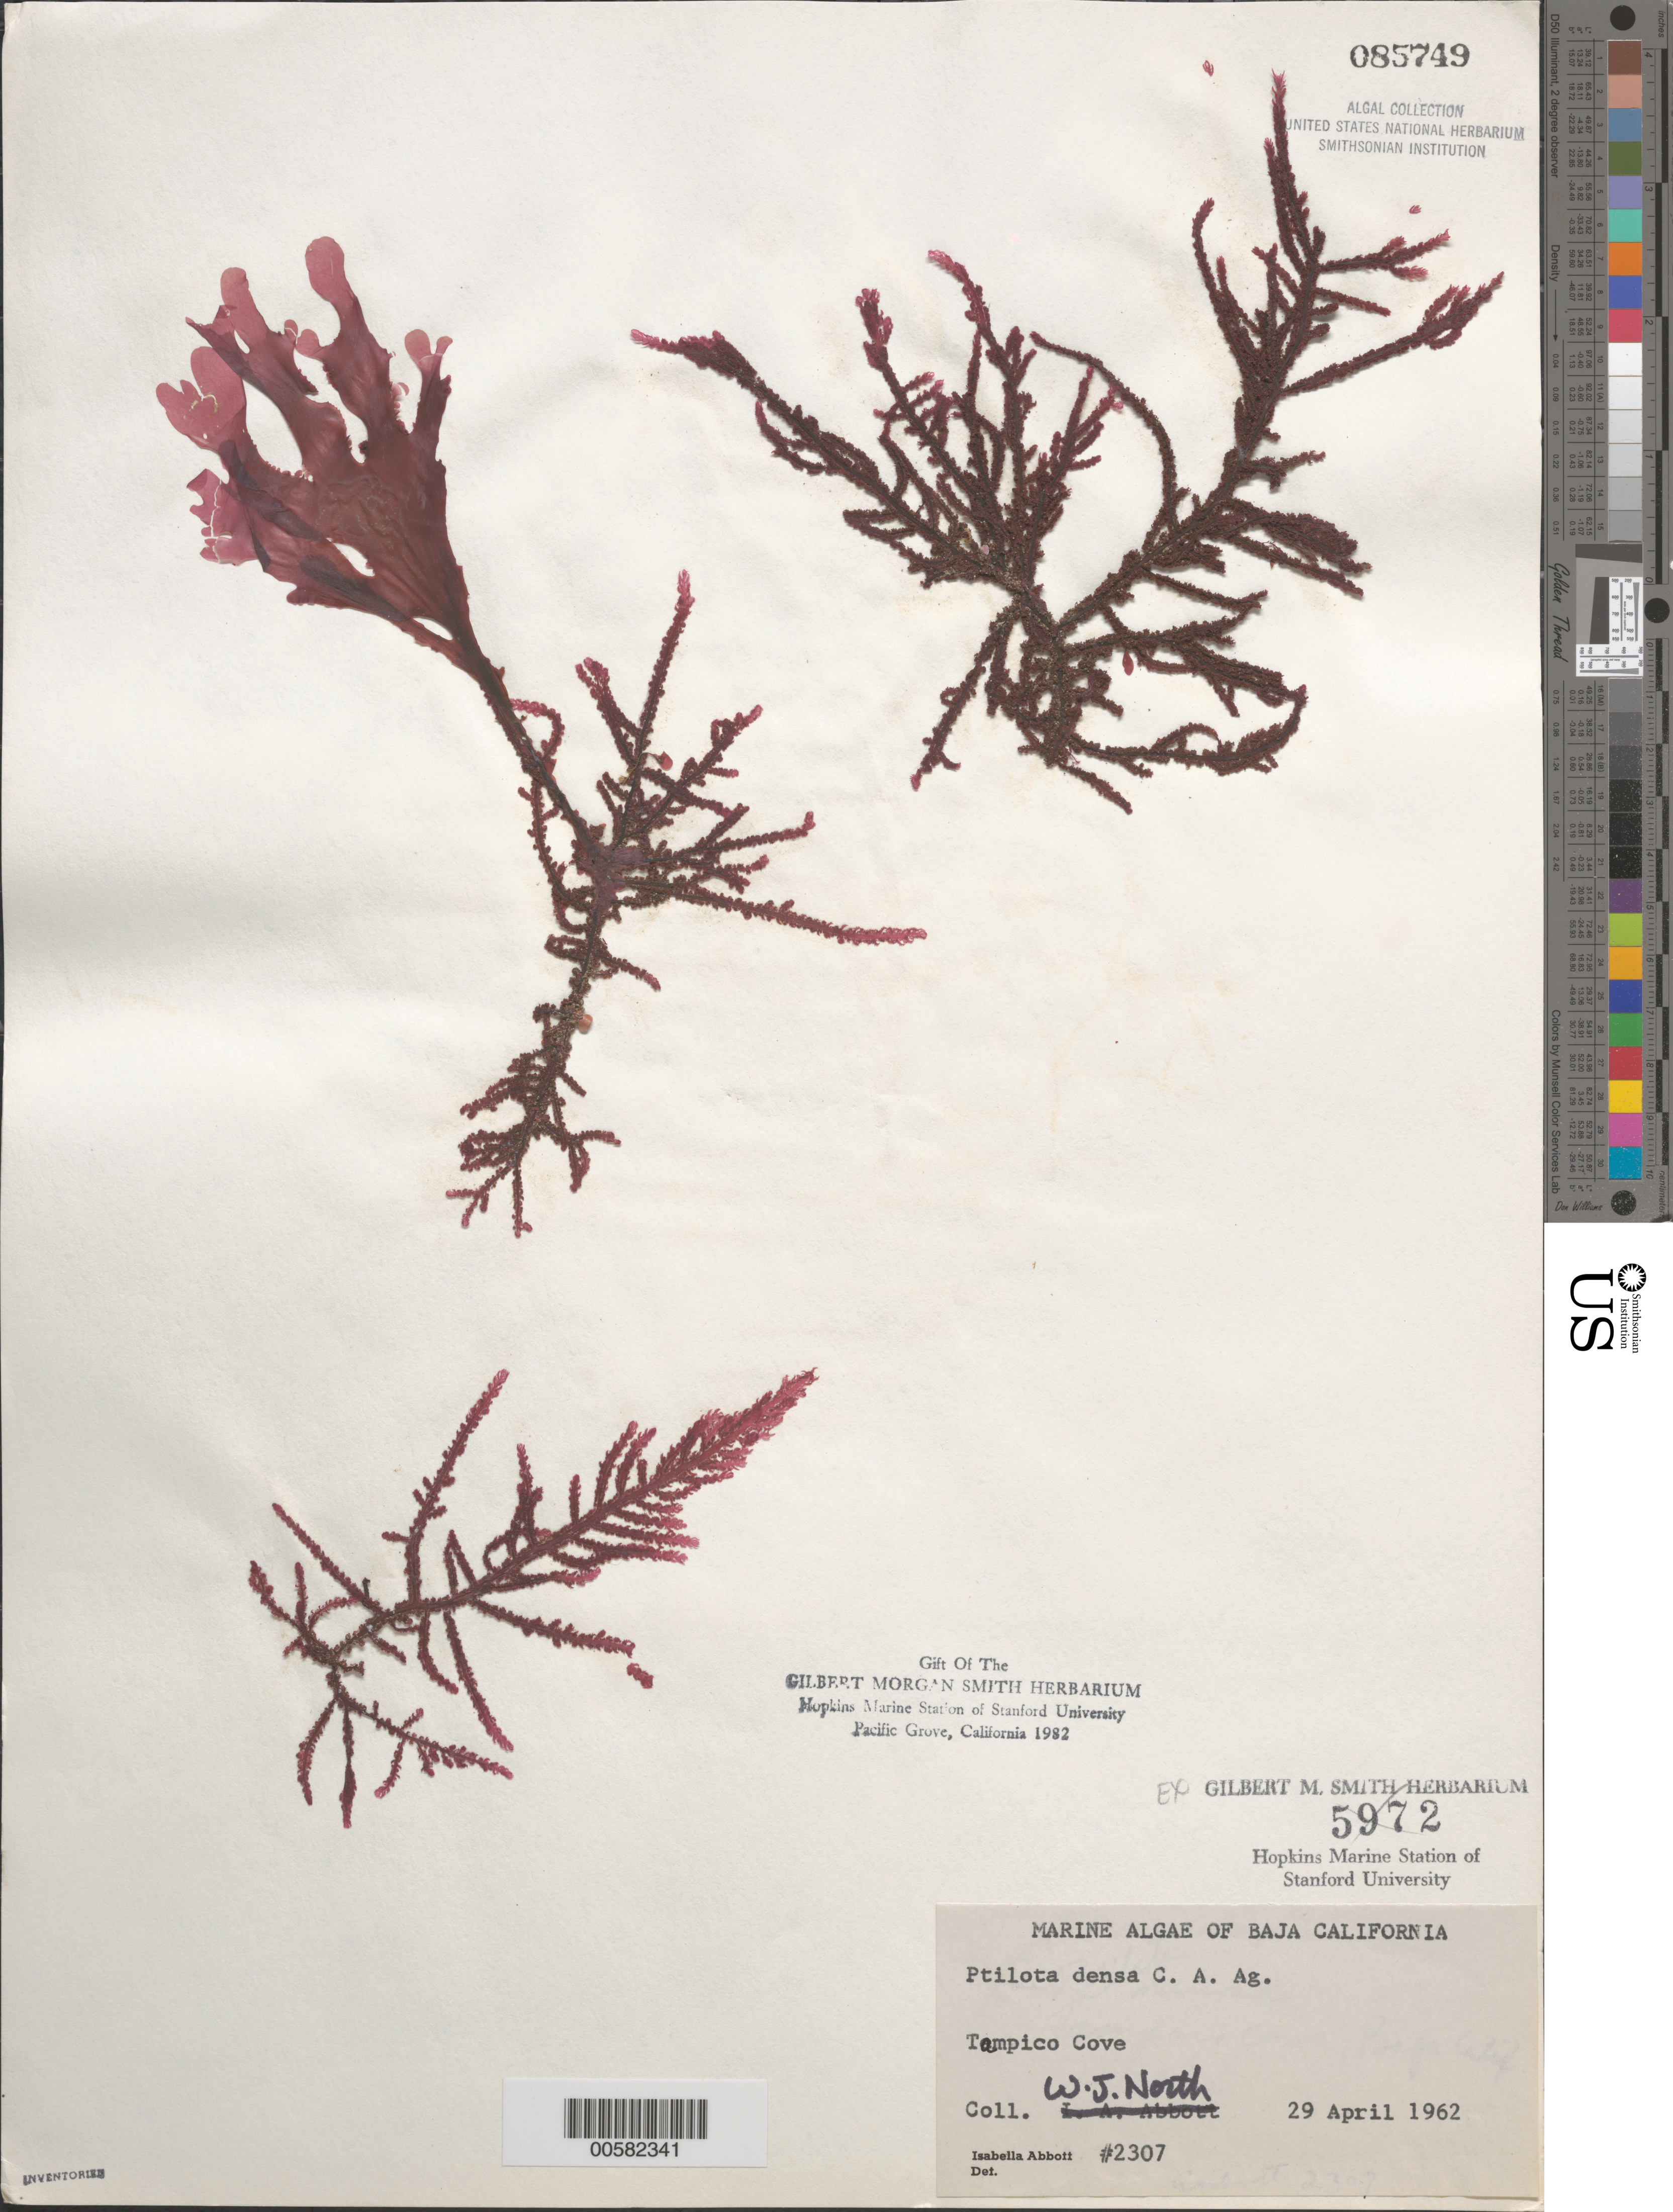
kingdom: Plantae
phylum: Rhodophyta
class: Florideophyceae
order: Ceramiales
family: Wrangeliaceae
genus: Ptilota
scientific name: Ptilota densa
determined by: Abbott, Isabella A.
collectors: W. North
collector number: IAA 2307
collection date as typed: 29 Apr 1962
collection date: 1962-04-29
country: Mexico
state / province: Baja California Norte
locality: Tampico Cove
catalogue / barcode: US 85749